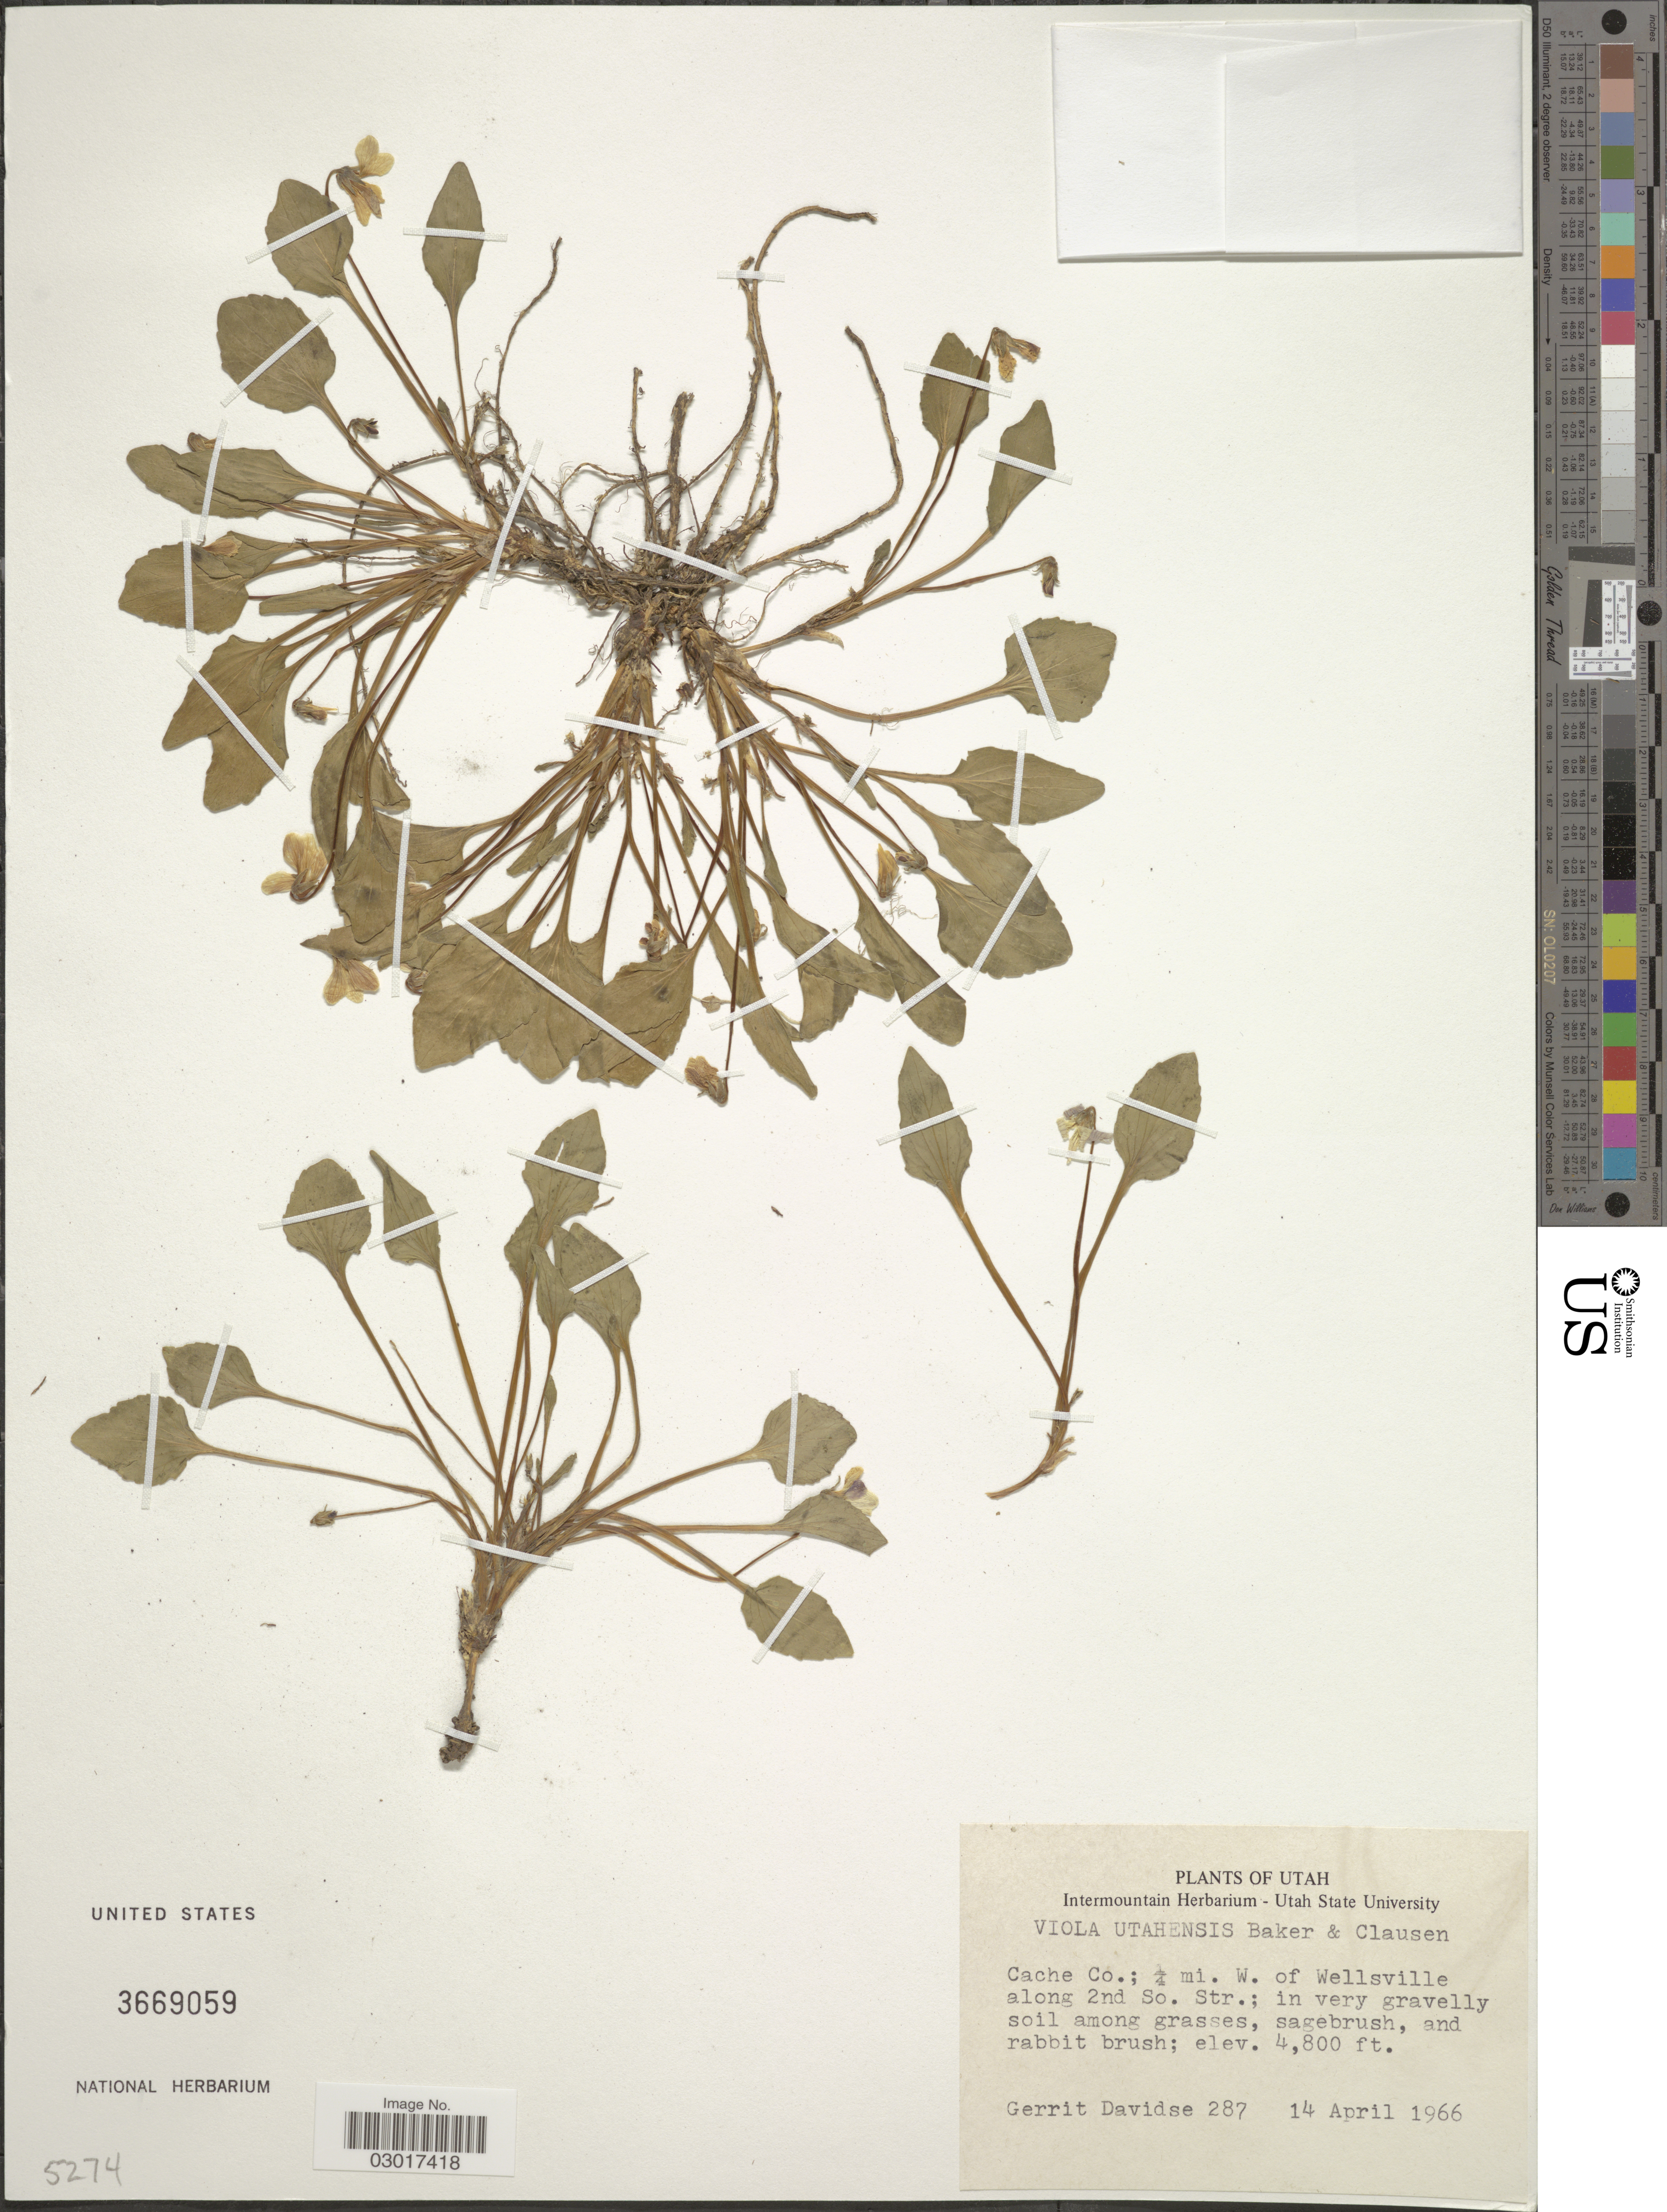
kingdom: Plantae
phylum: Tracheophyta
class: Magnoliopsida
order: Malpighiales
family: Violaceae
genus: Viola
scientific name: Viola utahensis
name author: M.S. Baker & J.C. Clausen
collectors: G. Davidse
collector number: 287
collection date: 1966-04-14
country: United States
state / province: Utah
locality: Cache Co.; ¼ mi. W. of Wellsville along 2nd So. Str.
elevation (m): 1463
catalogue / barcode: US 3669059